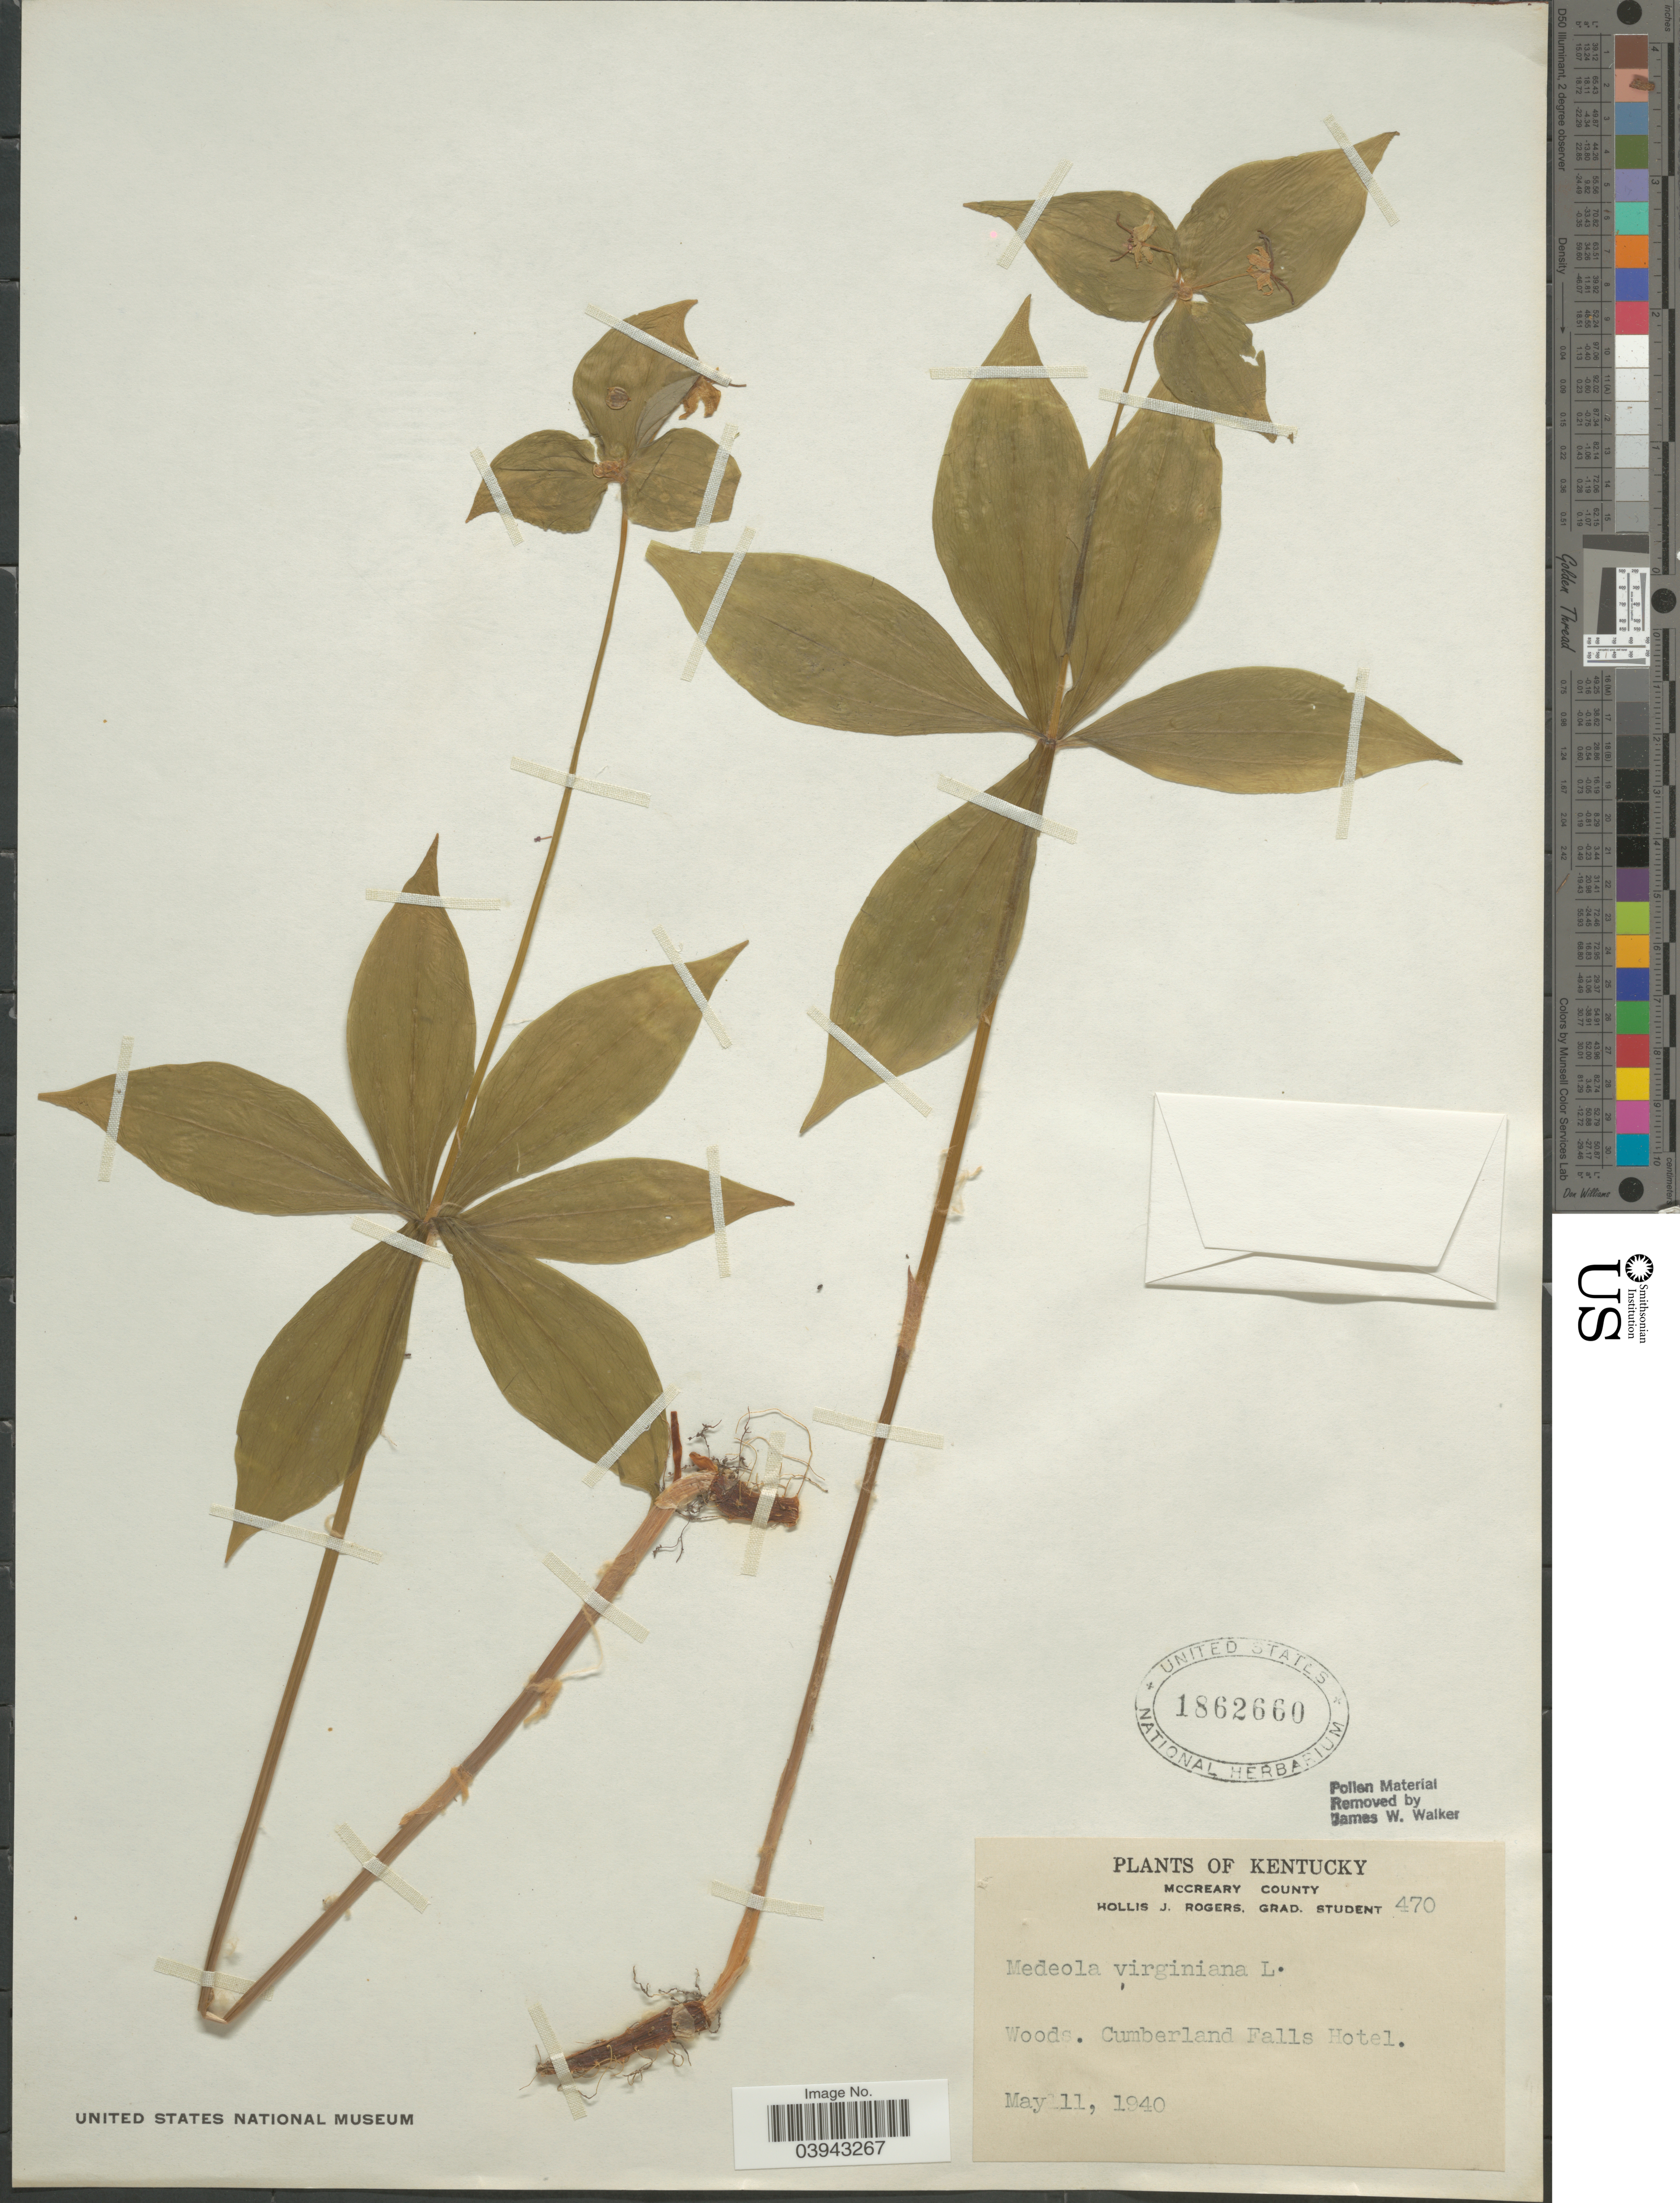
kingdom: Plantae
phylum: Tracheophyta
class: Liliopsida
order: Liliales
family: Liliaceae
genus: Medeola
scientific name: Medeola virginiana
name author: (L.) Desf.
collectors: H. J. Rogers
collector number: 470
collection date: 1940-05-11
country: United States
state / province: Kentucky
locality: Mccreary County. Cumberland Falls Hotel.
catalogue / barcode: US 1862660